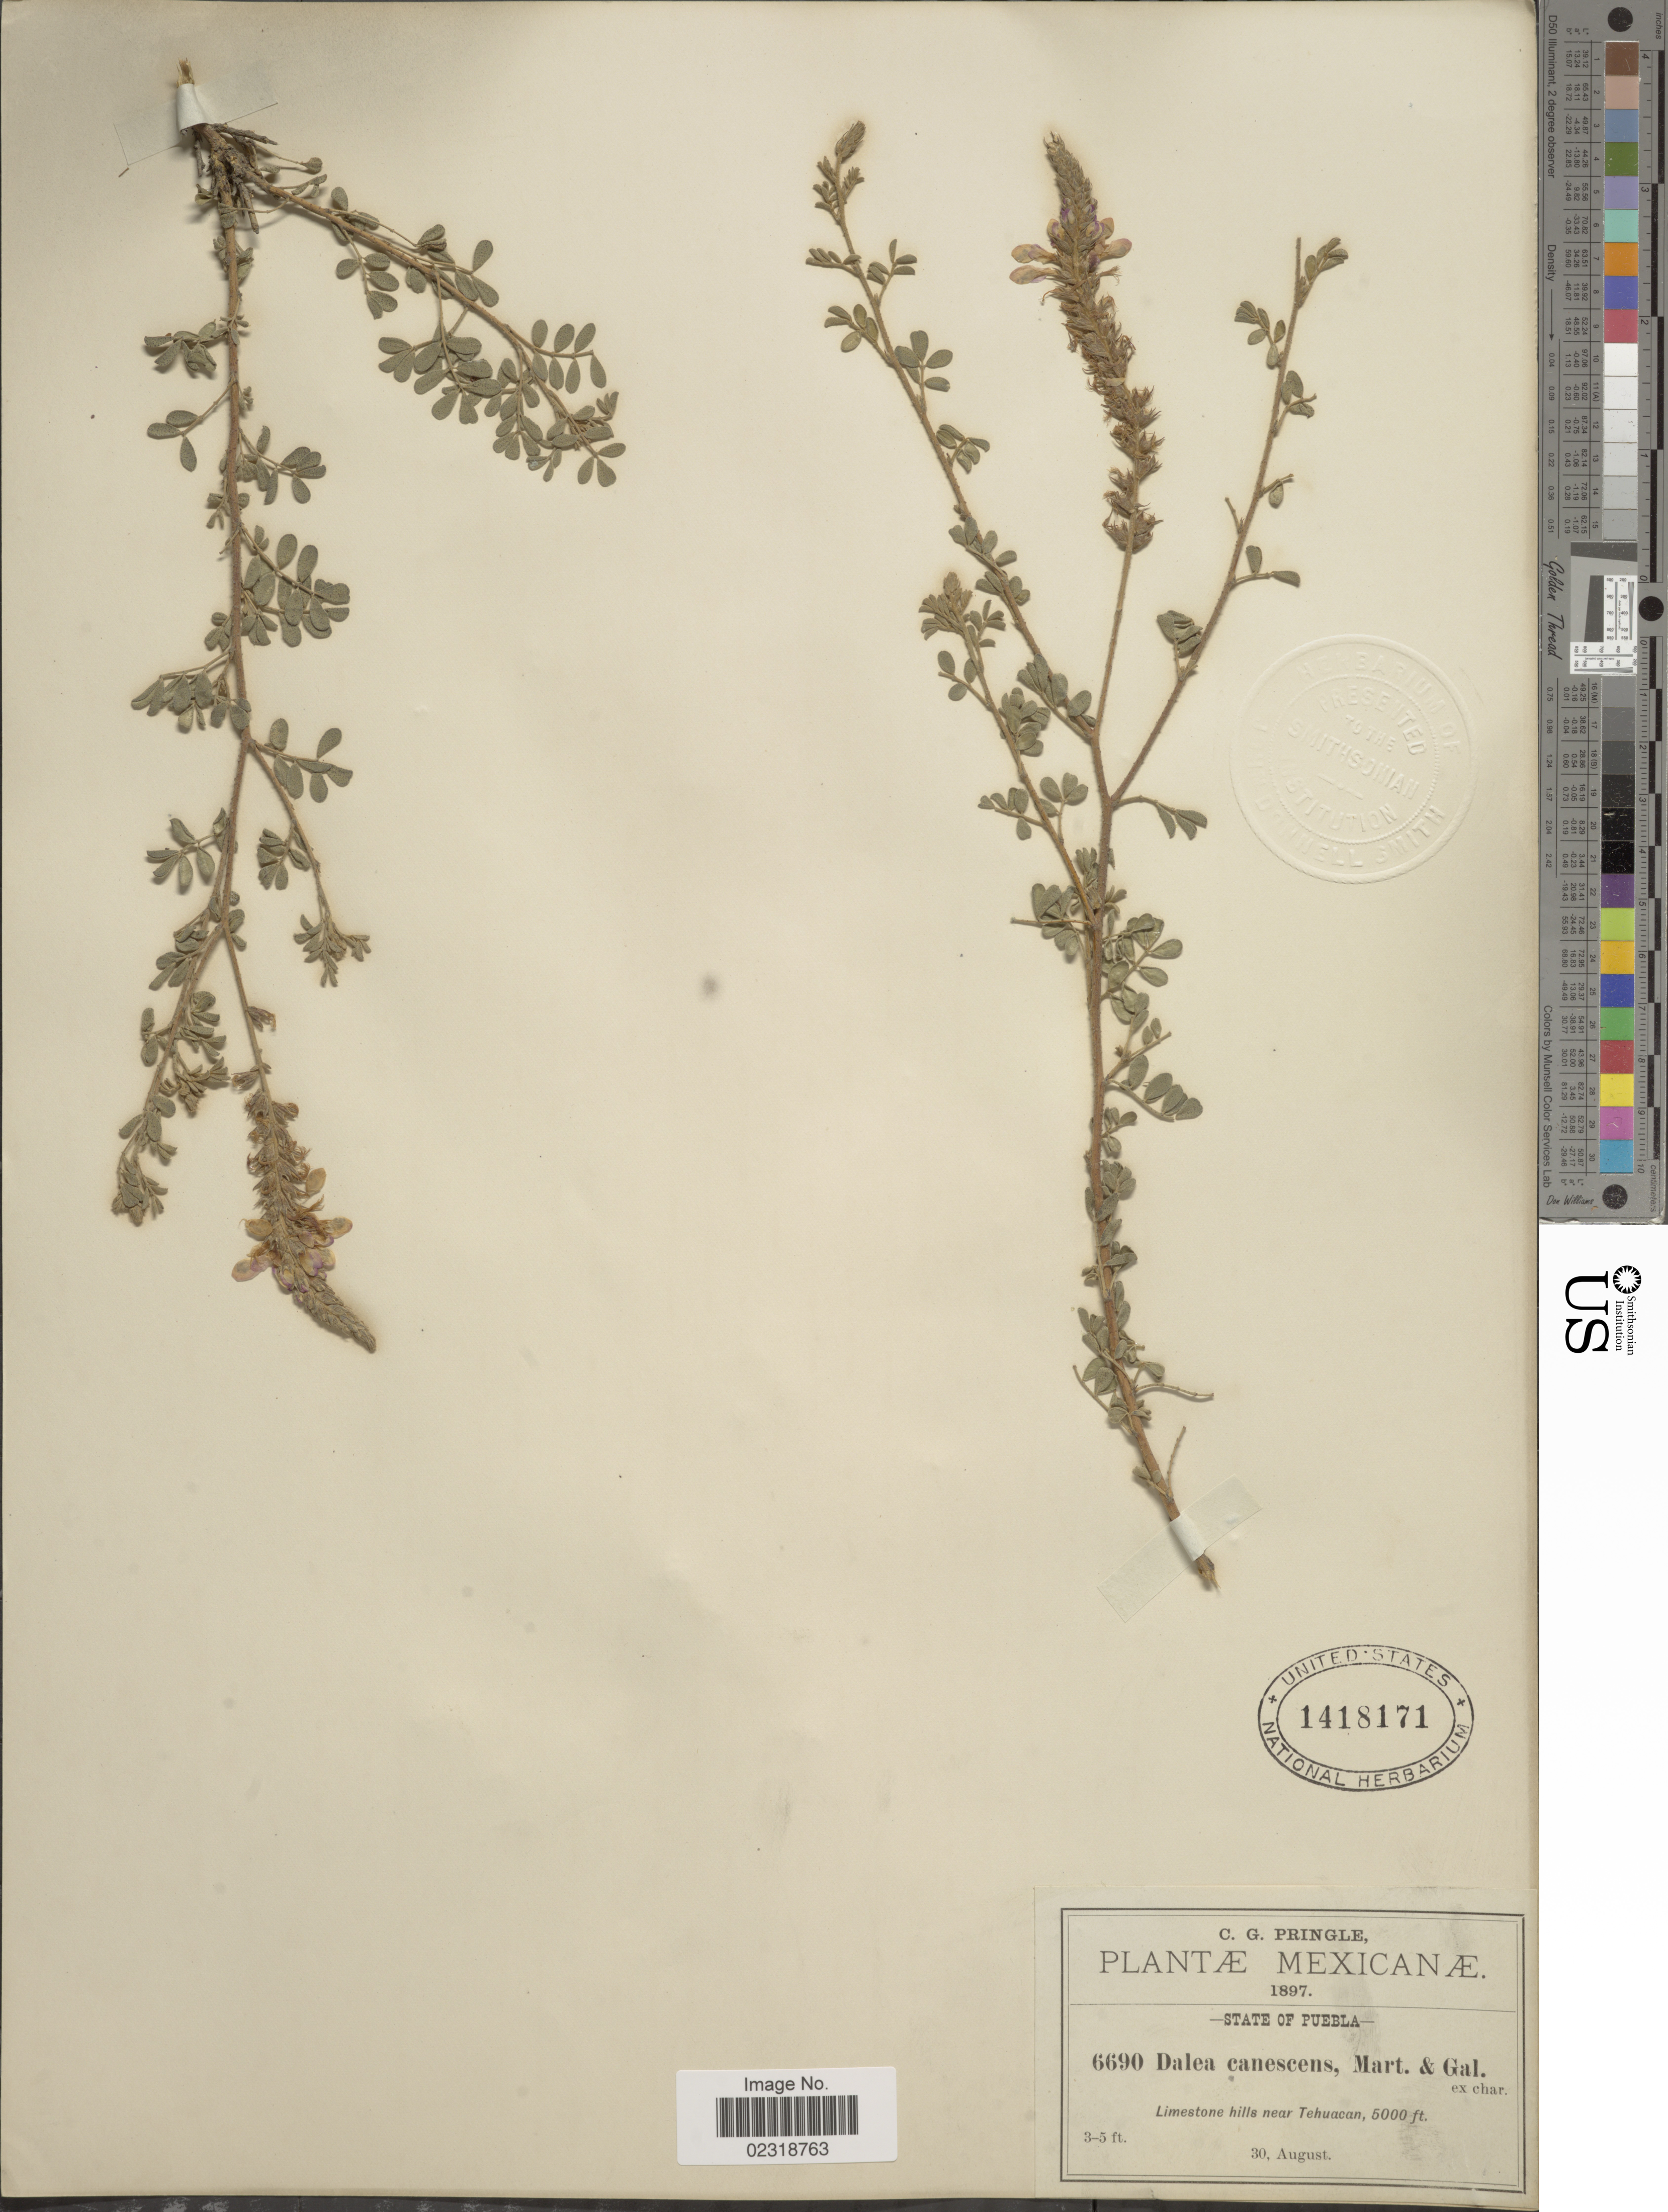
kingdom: Plantae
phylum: Tracheophyta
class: Magnoliopsida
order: Fabales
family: Fabaceae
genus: Dalea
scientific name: Dalea bicolor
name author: Humb. & Bonpl. ex Willd.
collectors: C. G. Pringle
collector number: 6690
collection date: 1897-08-30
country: Mexico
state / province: Puebla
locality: Limestone hills near Tehuacan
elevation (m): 1524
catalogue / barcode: US 1418171